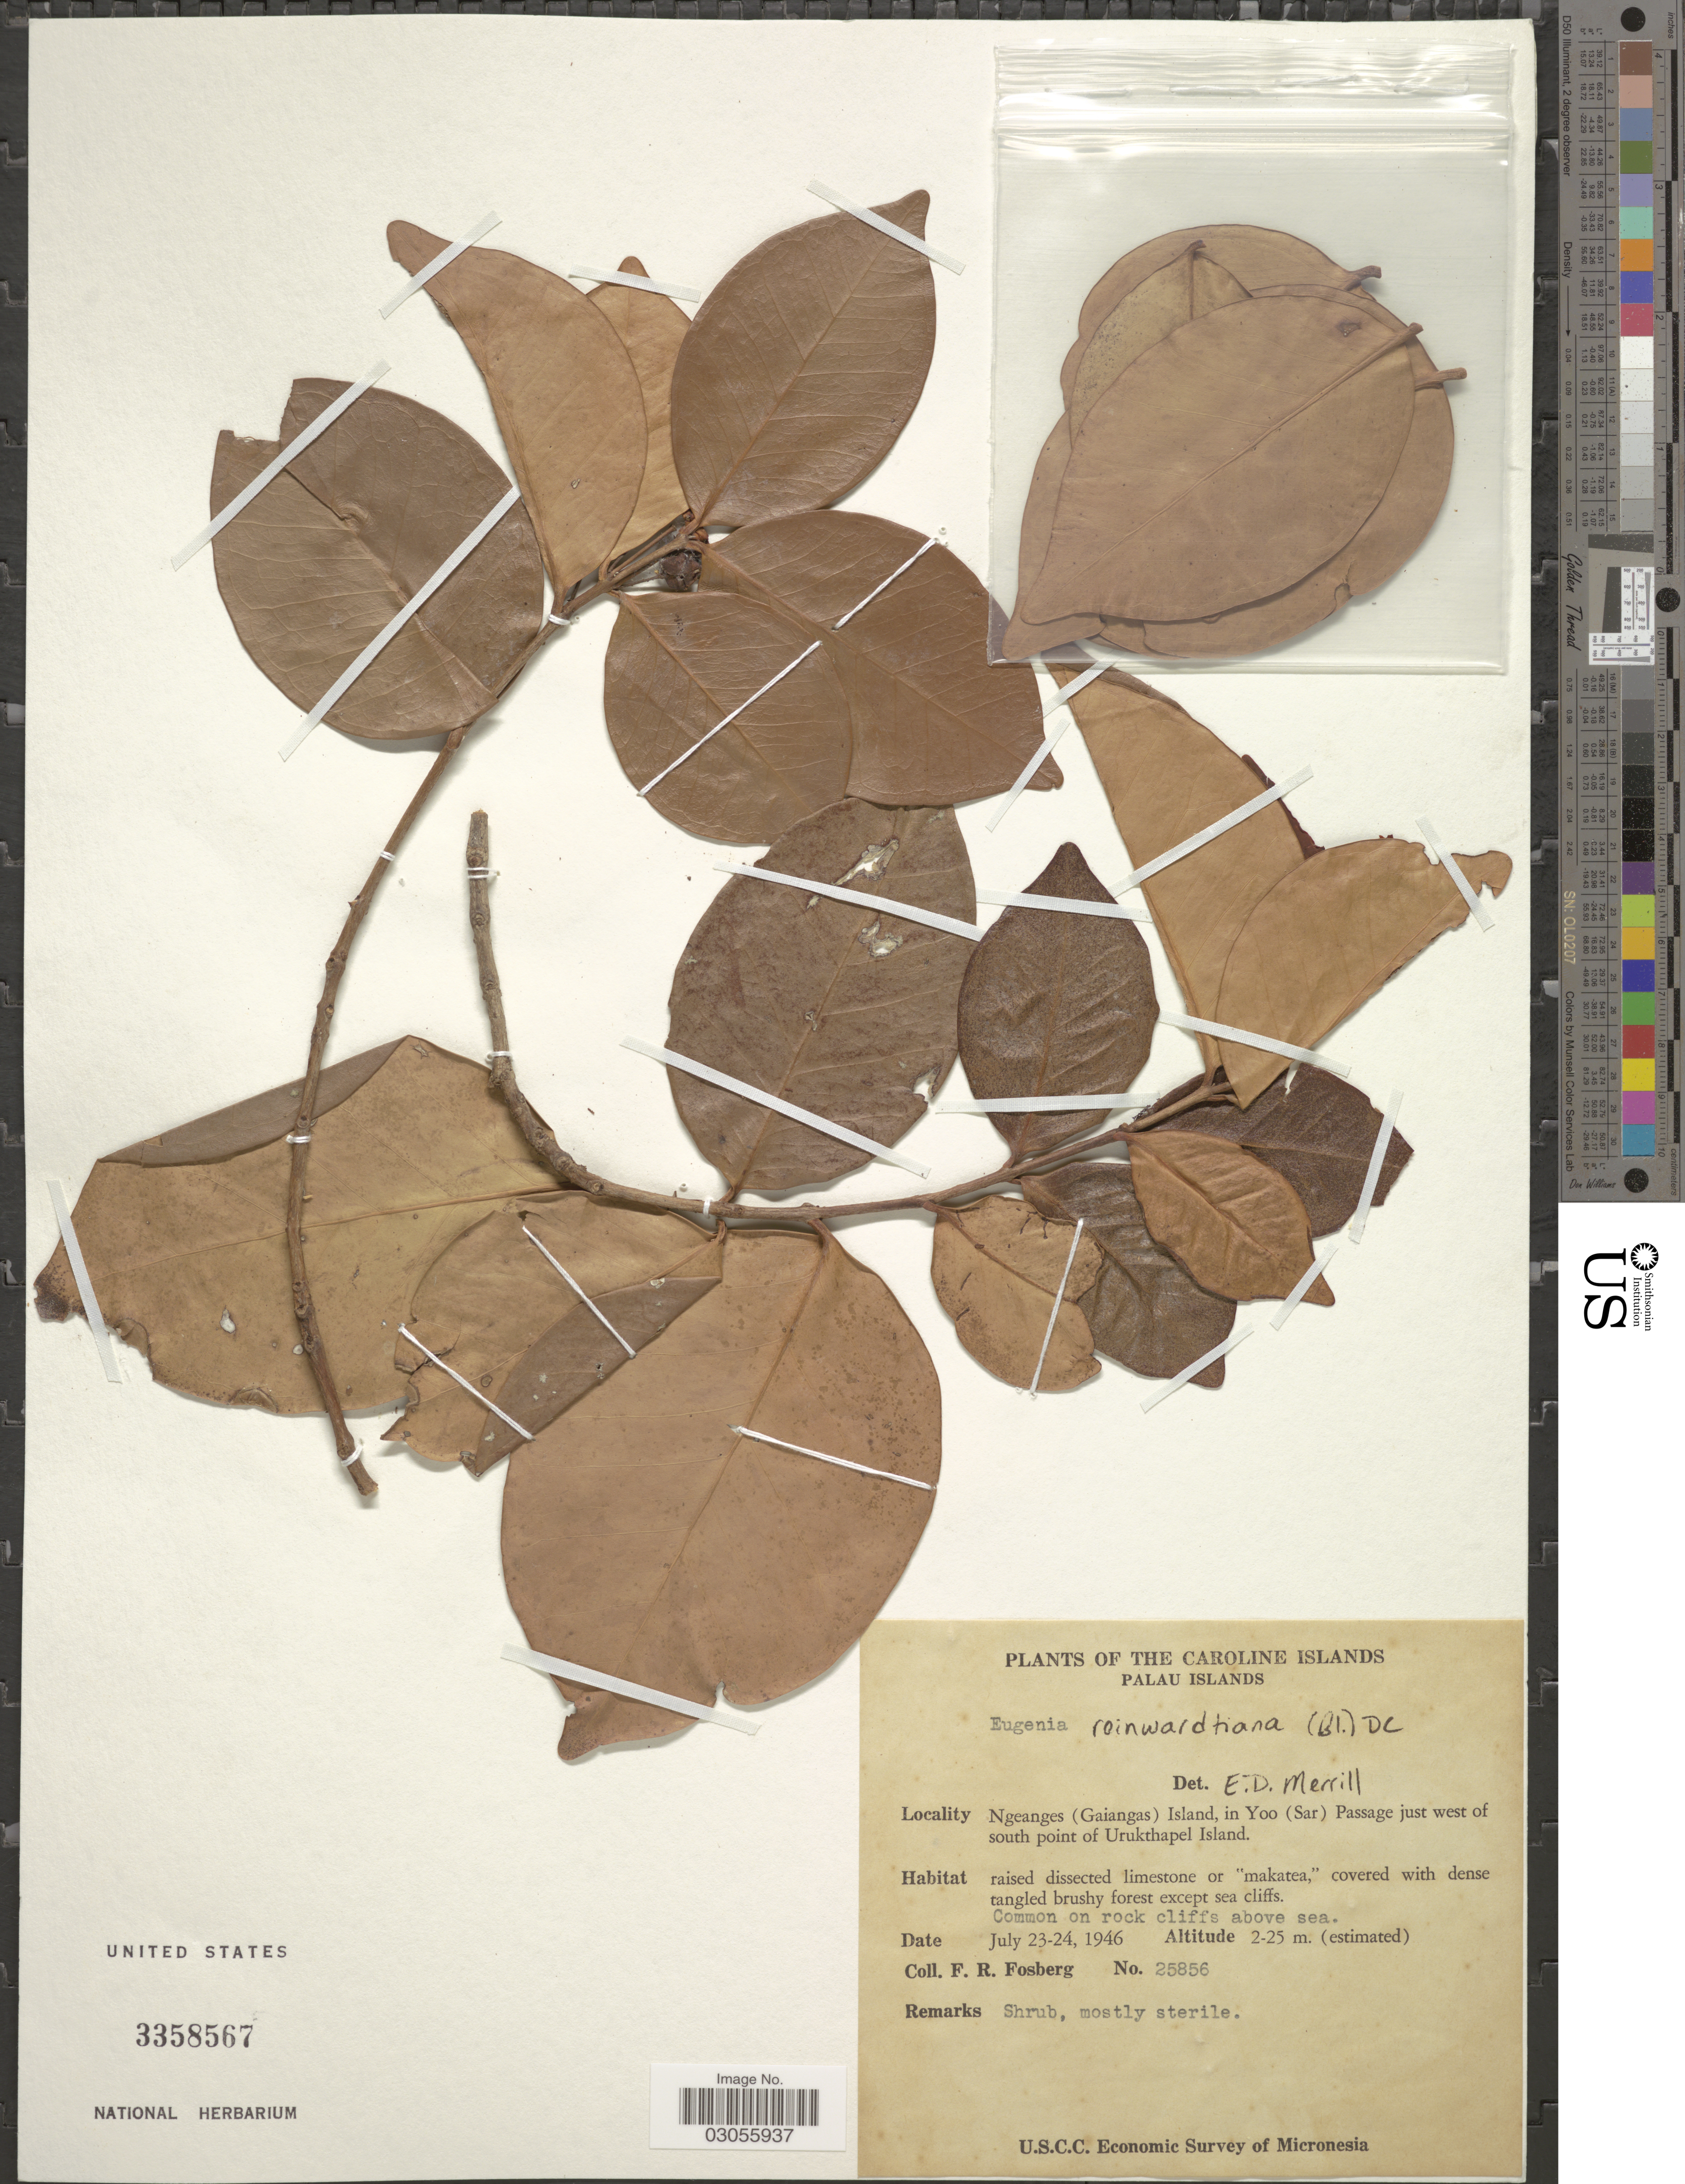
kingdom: Plantae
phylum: Tracheophyta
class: Magnoliopsida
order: Myrtales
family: Myrtaceae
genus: Eugenia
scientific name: Eugenia reinwardtiana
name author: (Blume) DC.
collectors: F. R. Fosberg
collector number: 25856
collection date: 1946-07-23/1946-07-24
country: Palau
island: Ngeanges (Gaiangas)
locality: Caroline Islands. Palau Islands. Ngeanges (Gaiangas) Island, in Yoo (Sar) Passage just west of south point of Urukthapel Island.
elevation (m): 2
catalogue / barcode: US 3358567